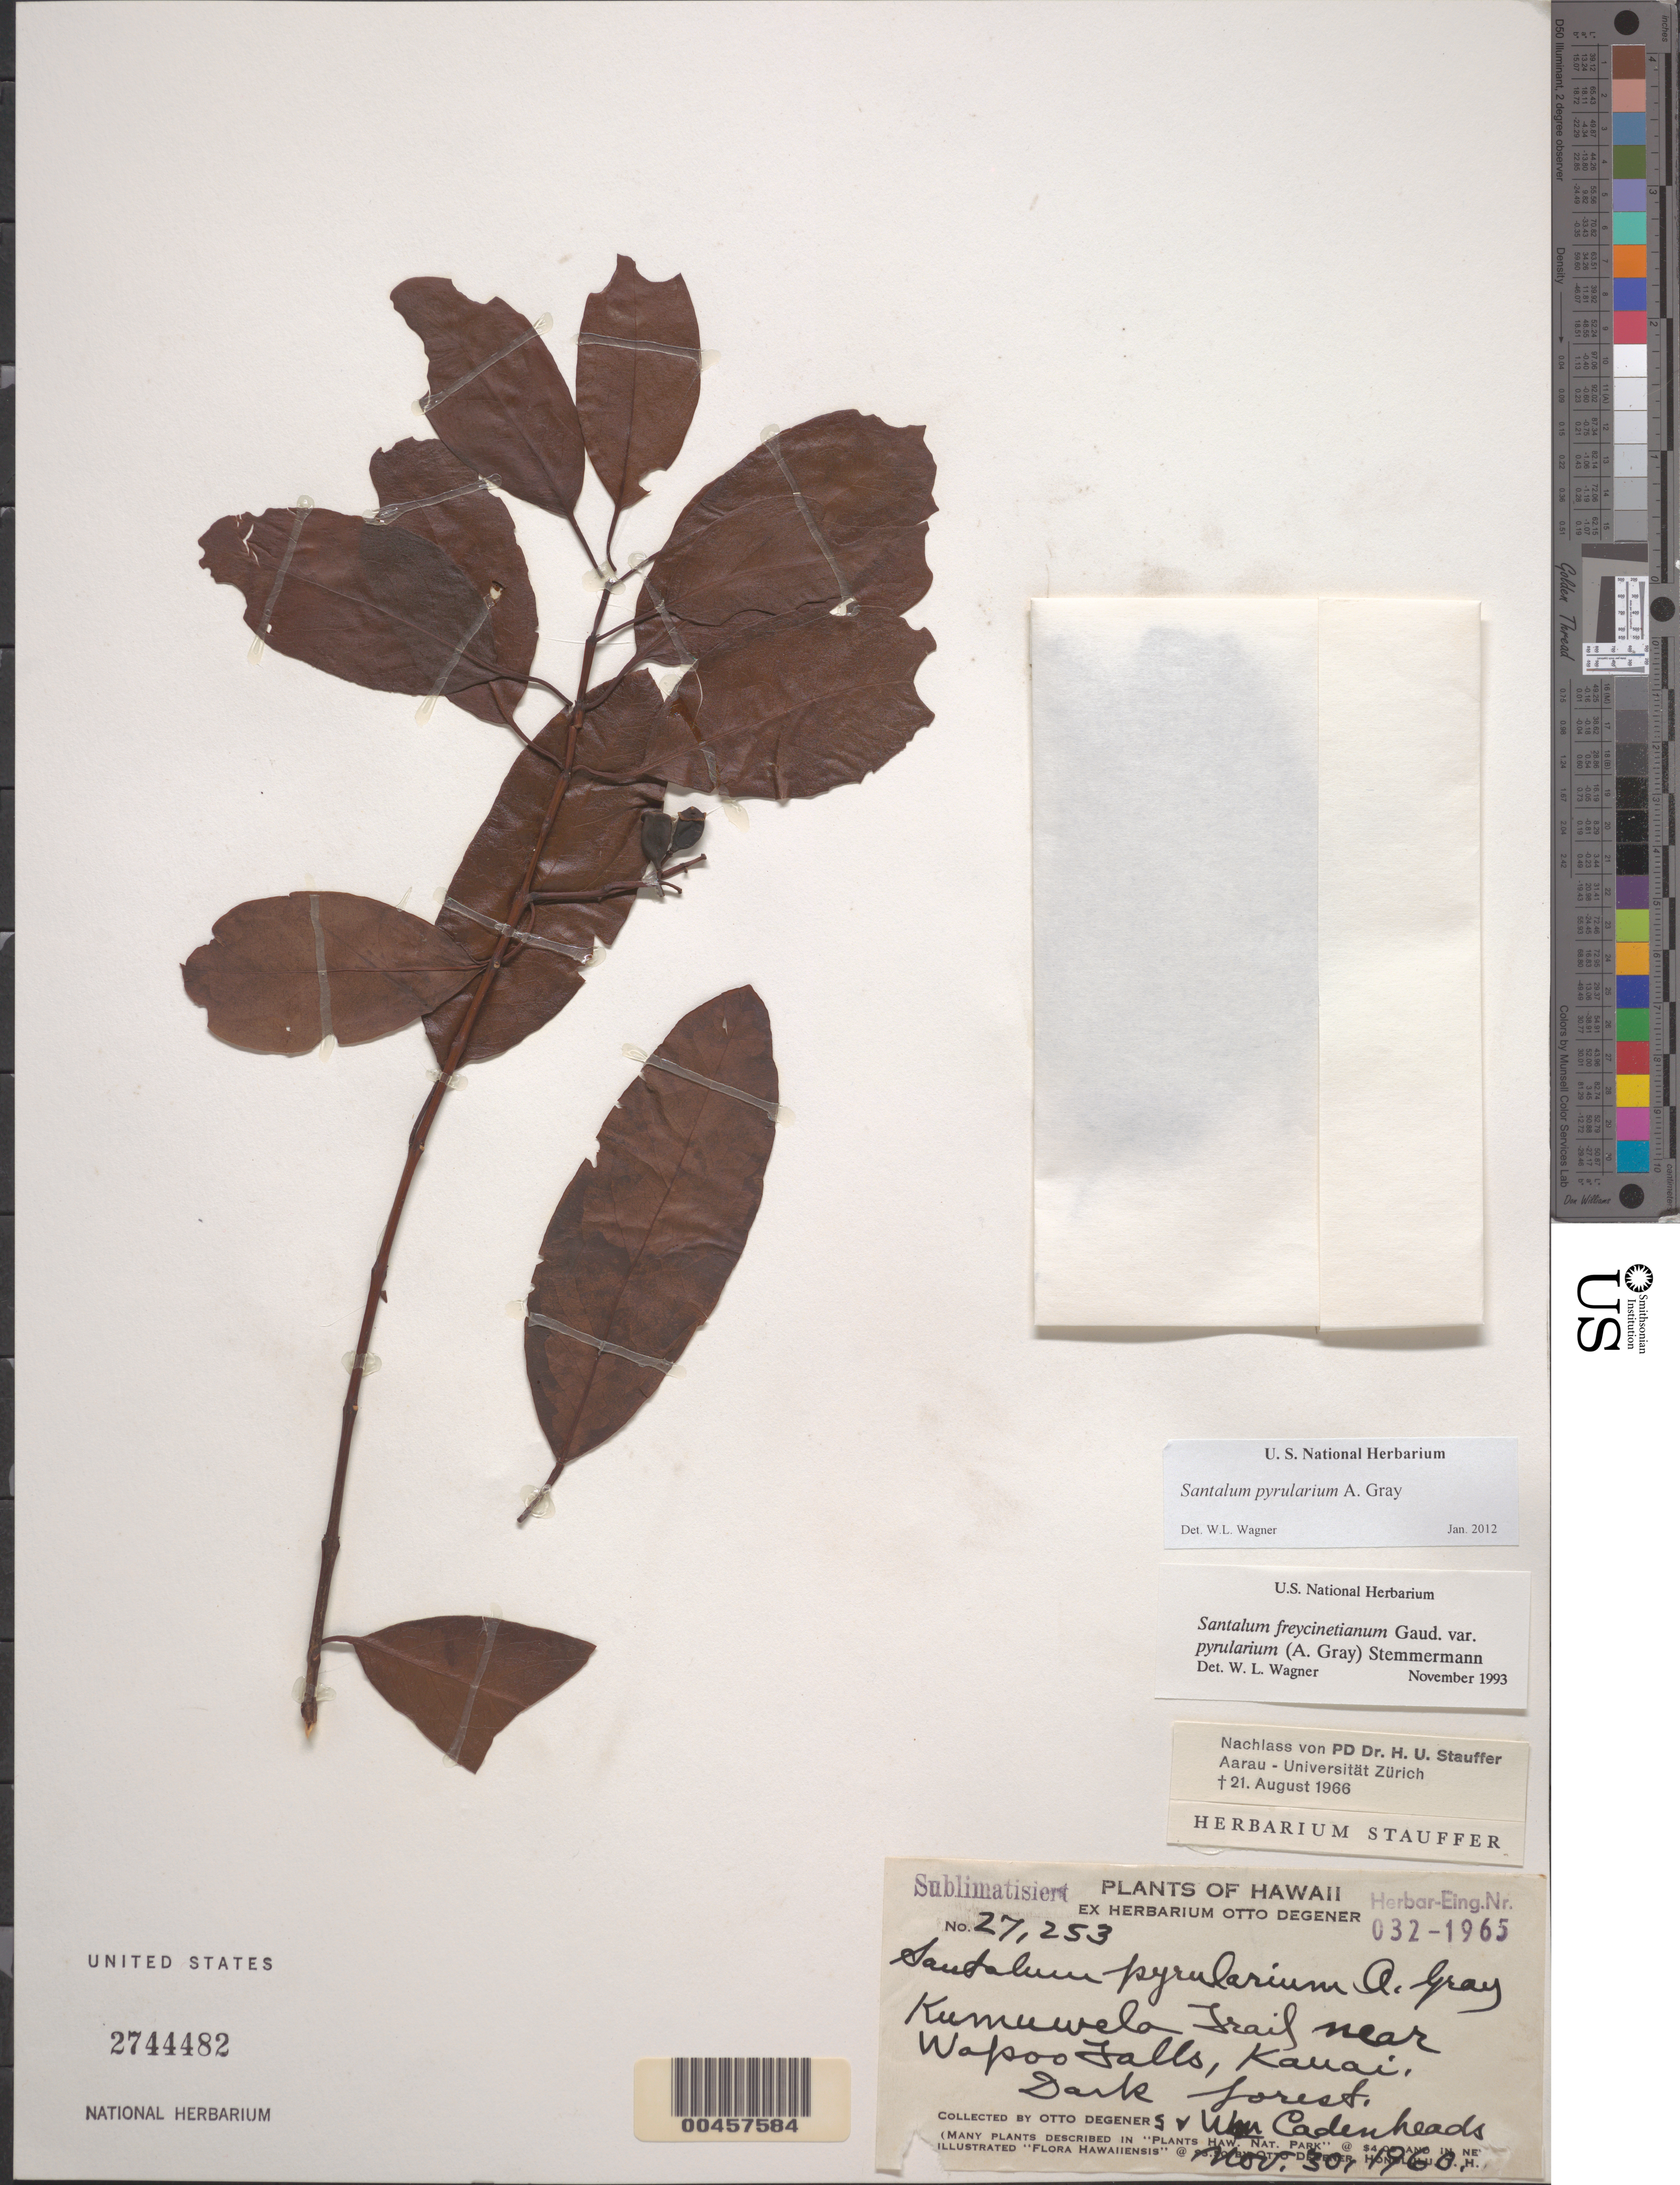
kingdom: Plantae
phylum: Tracheophyta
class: Magnoliopsida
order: Santalales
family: Santalaceae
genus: Santalum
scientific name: Santalum pyrularium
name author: A. Gray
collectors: O. Degener, O. Degener & W. Cadenheads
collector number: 27253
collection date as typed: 30 Nov 1960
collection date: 1960-11-30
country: United States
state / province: Hawaii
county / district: Kauai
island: Kaua'i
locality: Kumuwela Trail near Wapoo Falls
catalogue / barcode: US 2744482